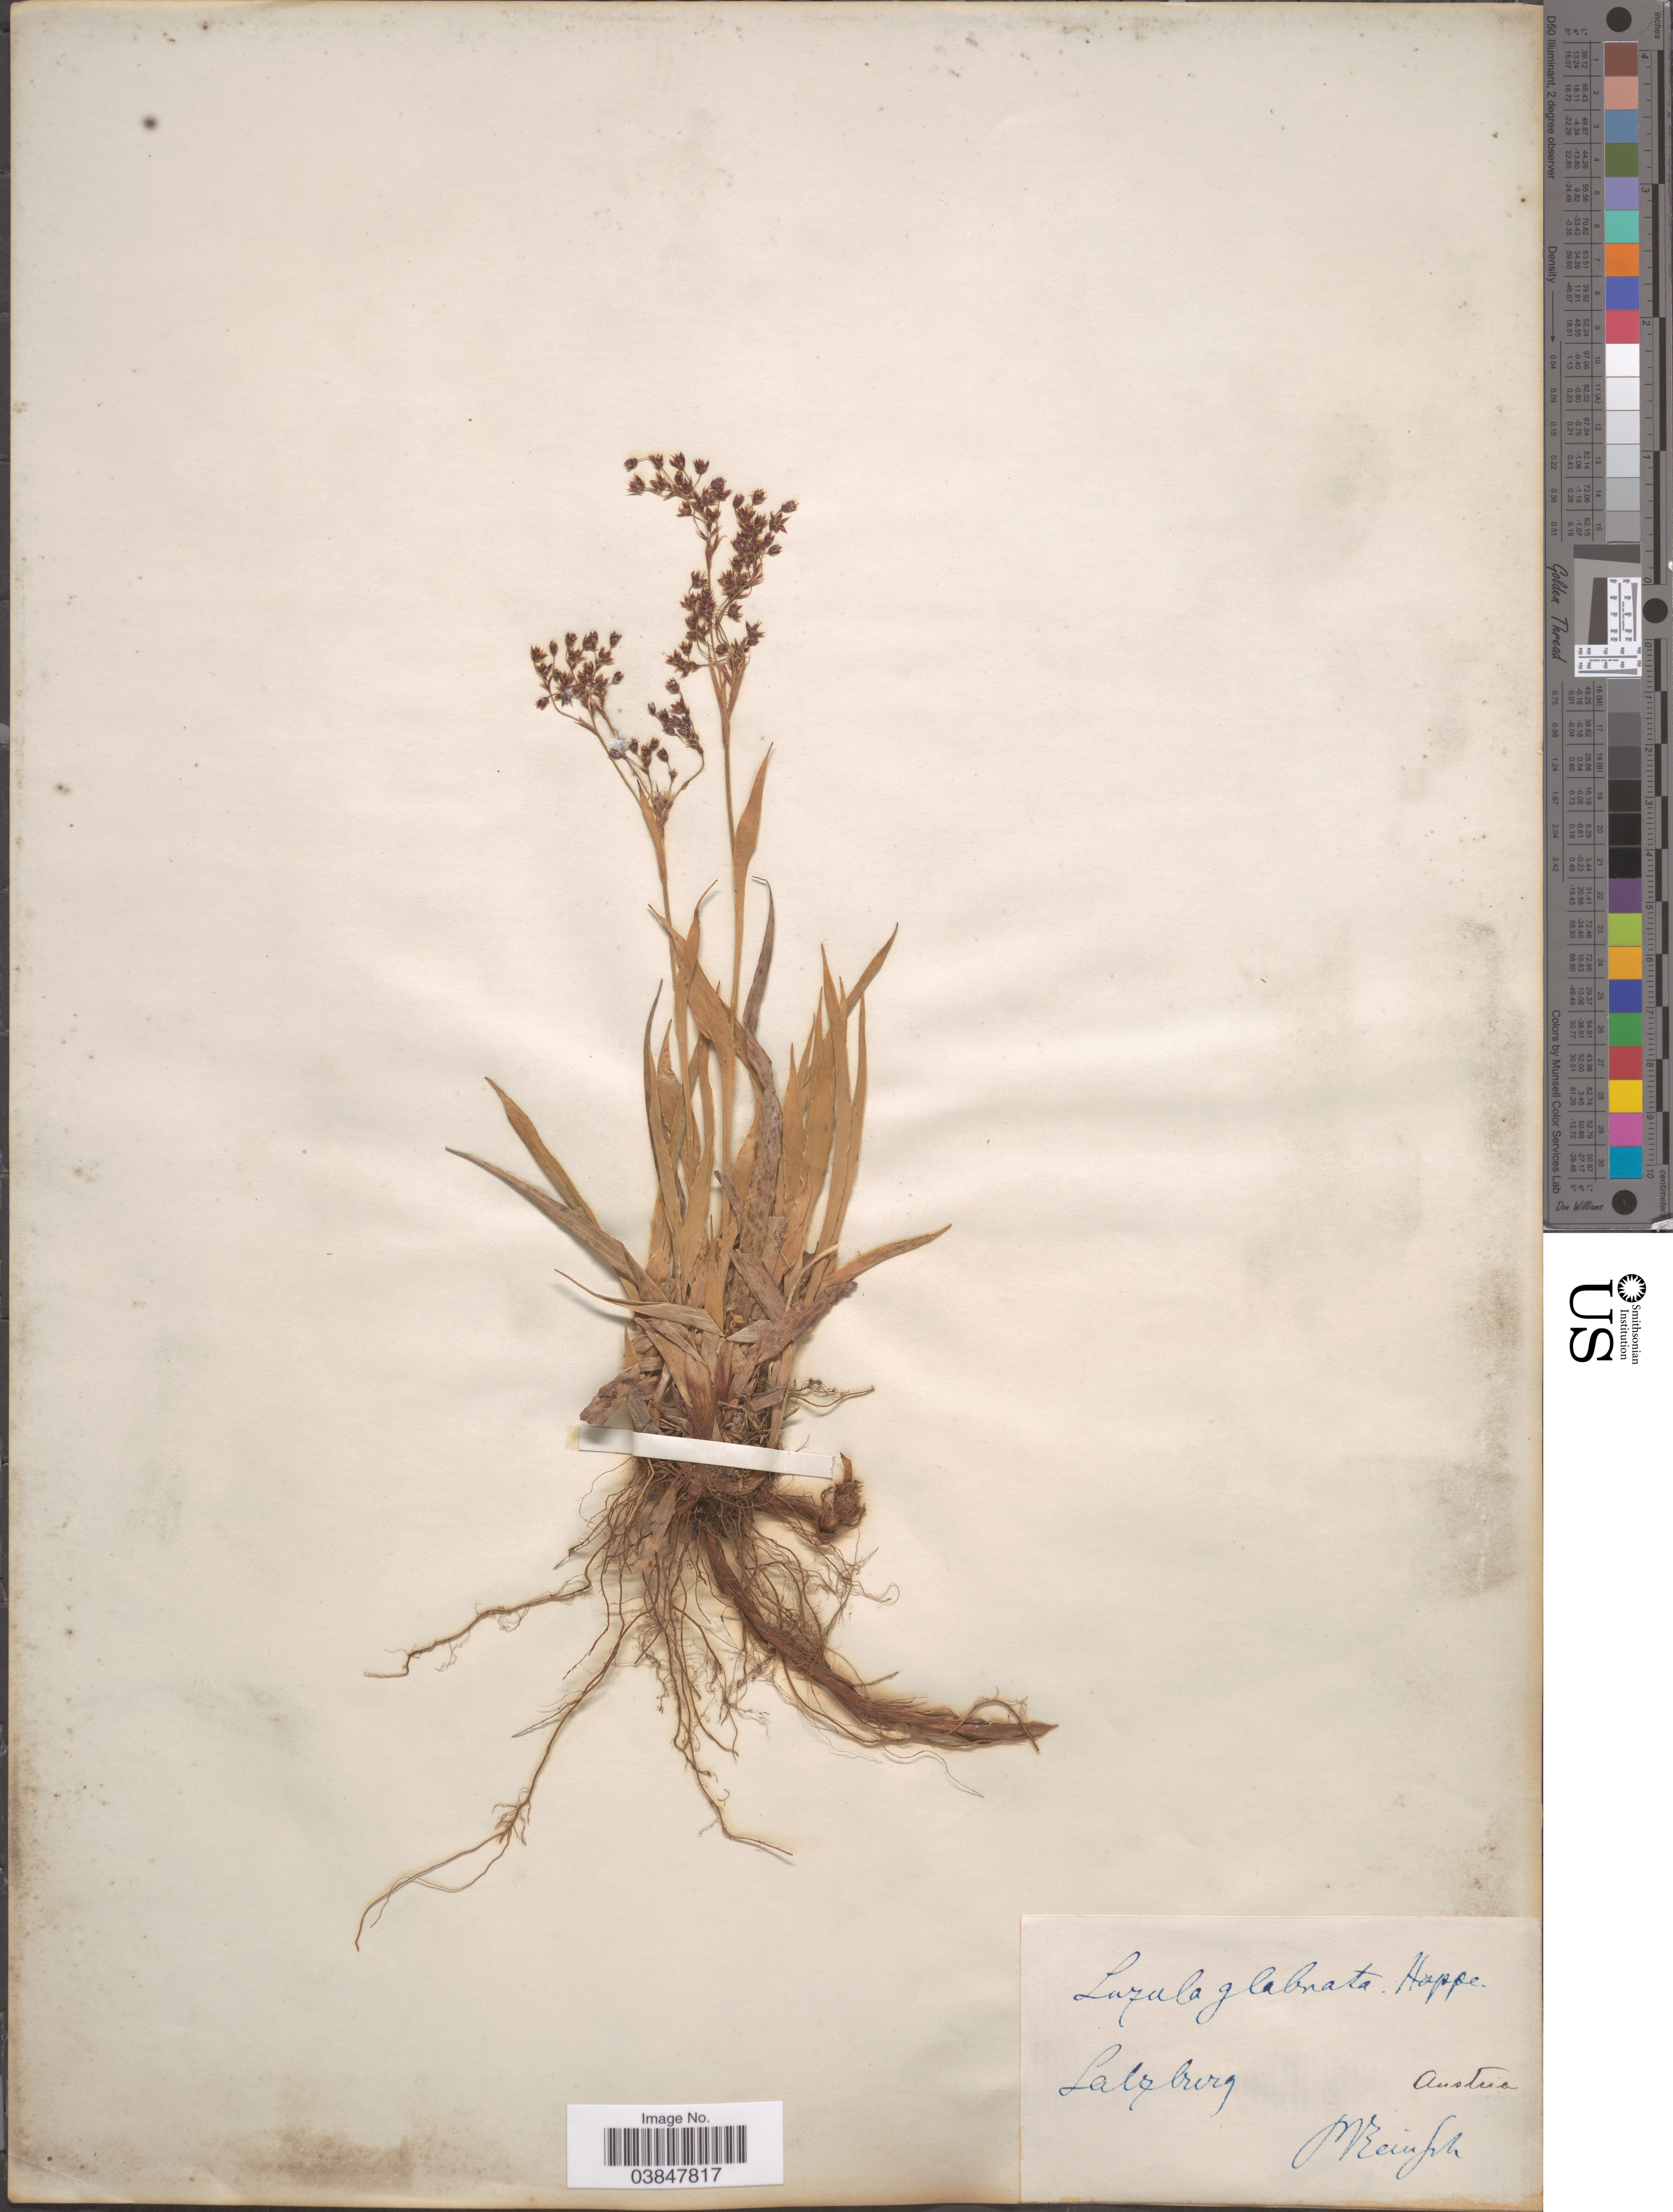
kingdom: Plantae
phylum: Tracheophyta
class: Liliopsida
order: Poales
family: Juncaceae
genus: Luzula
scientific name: Luzula glabrata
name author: (Hoppe) Desv.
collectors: P. Reinsch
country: Austria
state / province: Salzburg